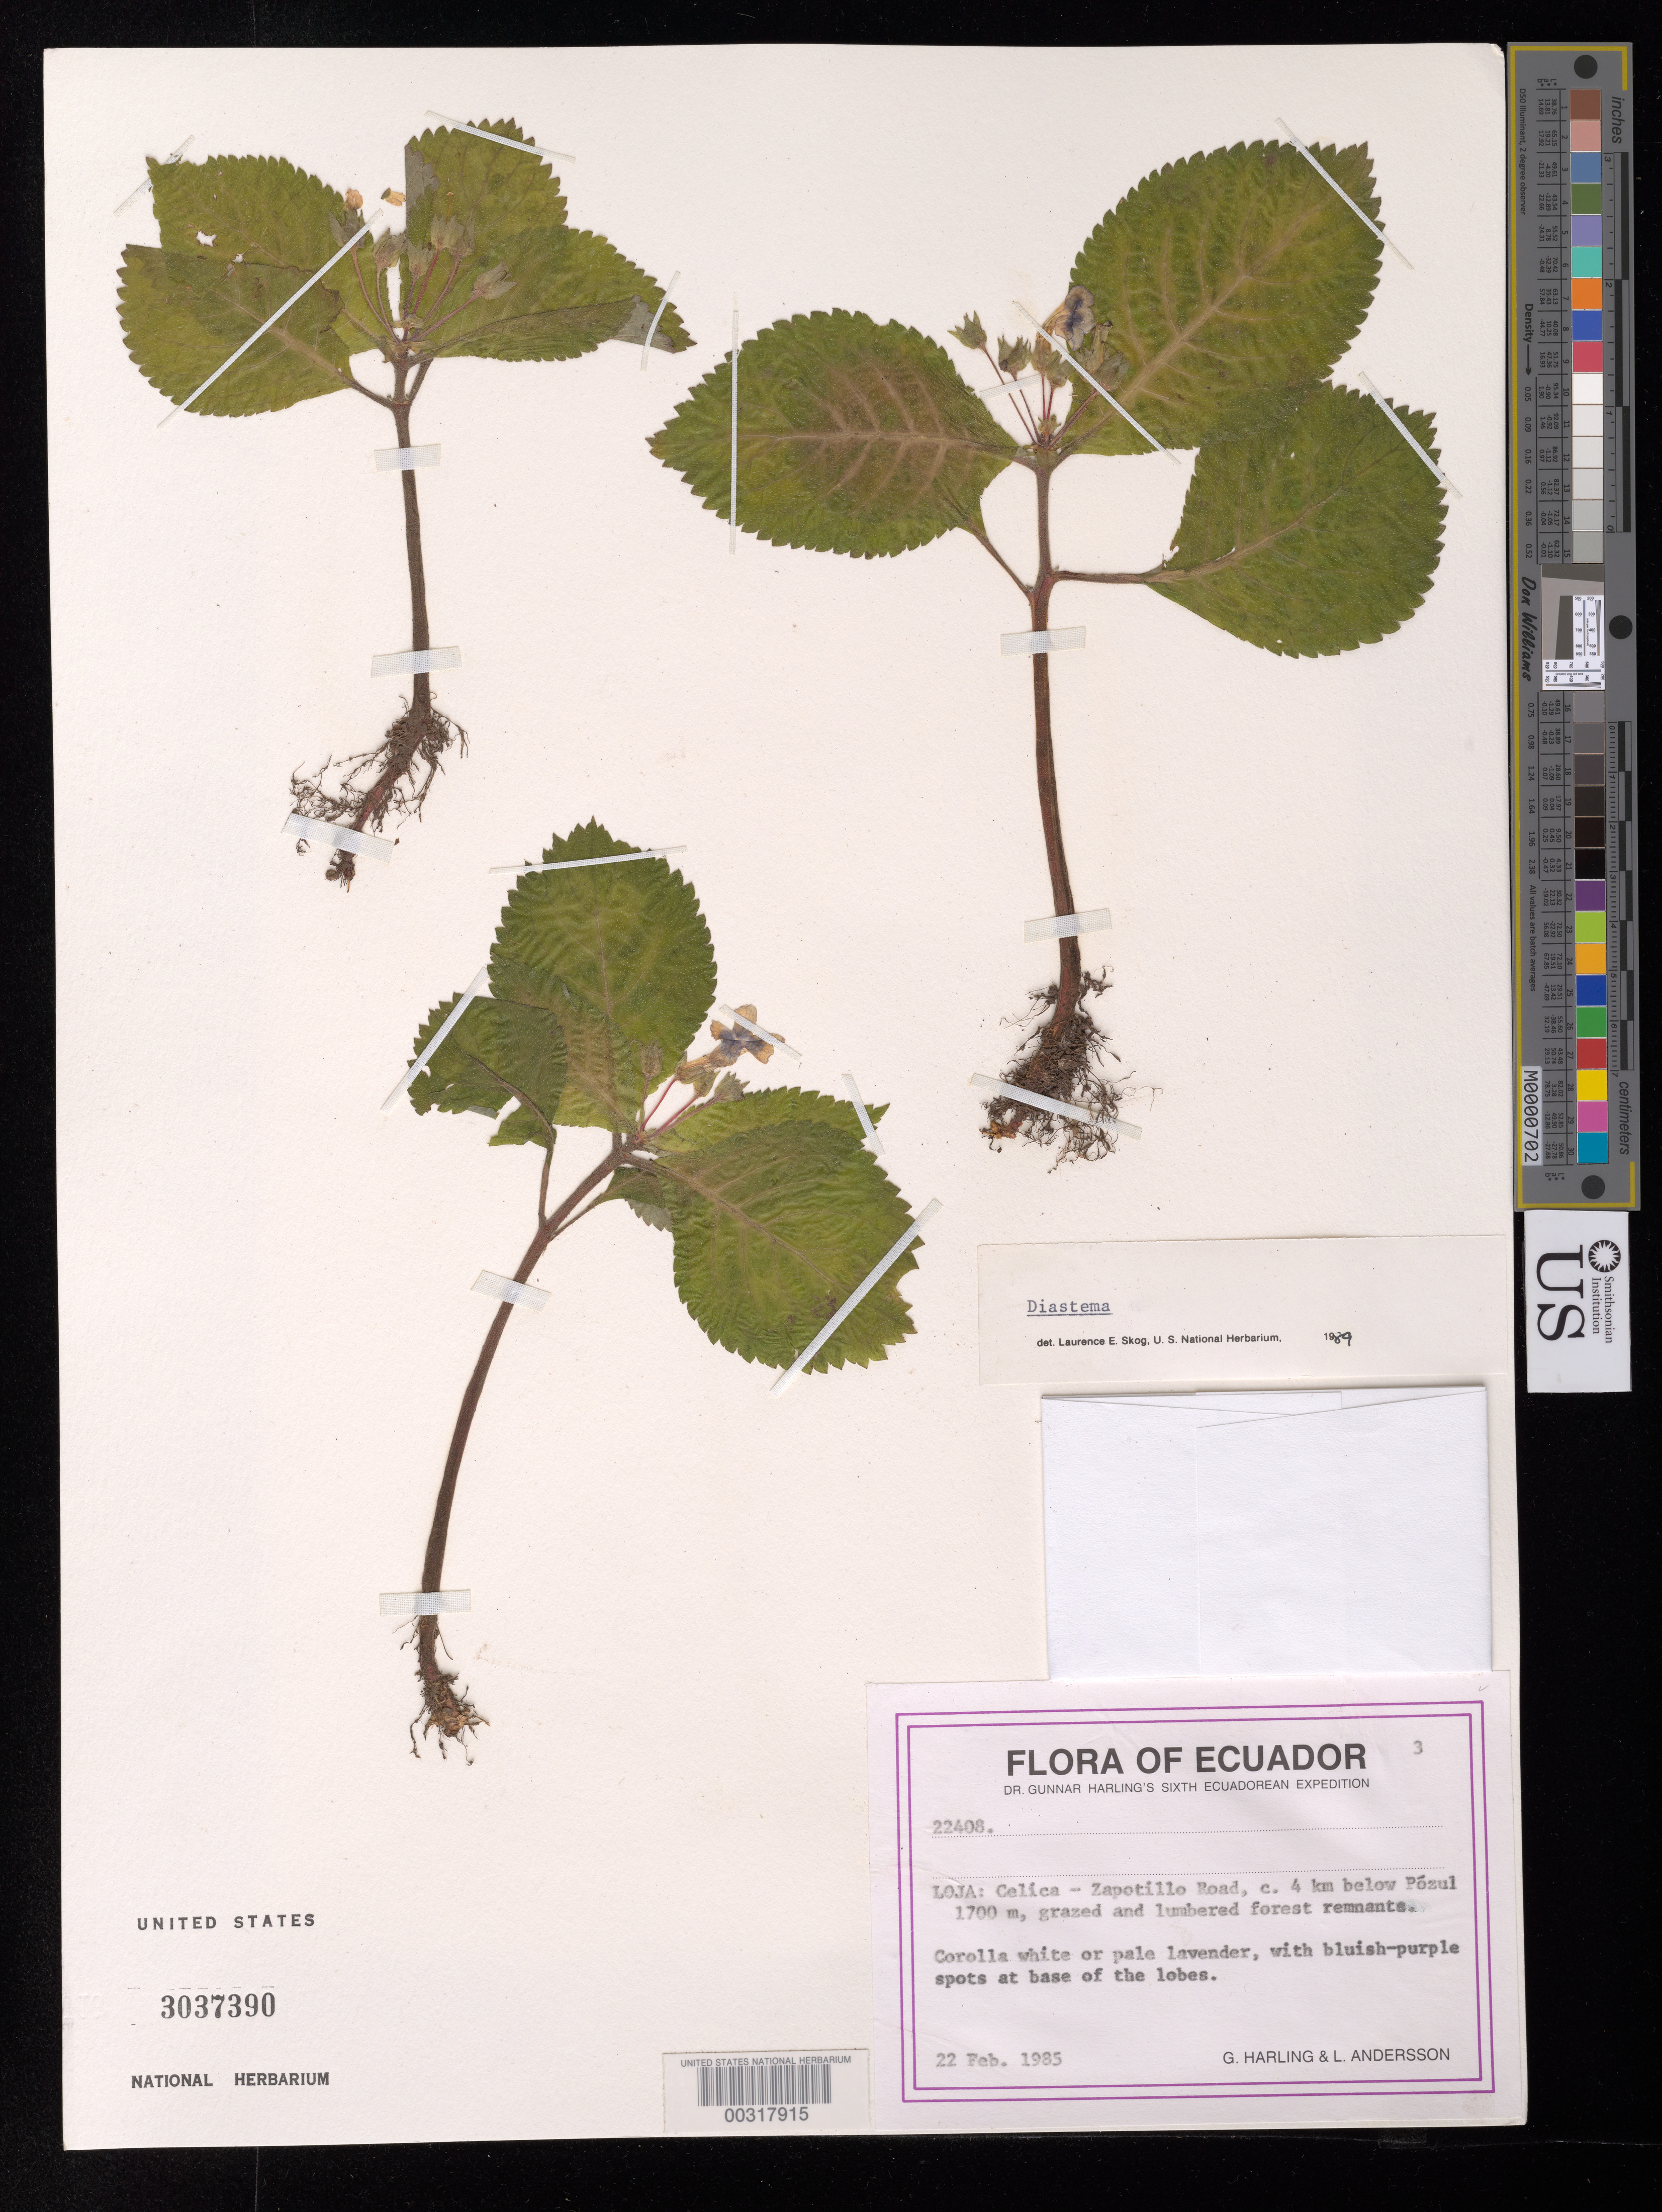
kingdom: Plantae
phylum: Tracheophyta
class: Magnoliopsida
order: Lamiales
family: Gesneriaceae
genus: Diastema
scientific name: Diastema sp.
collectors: G. Harling & L. Andersson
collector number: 22408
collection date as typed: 22 Feb 1985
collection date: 1985-02-22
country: Ecuador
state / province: Loja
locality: Celica - Zapotillo road, C 4 km below Pozul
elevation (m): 1700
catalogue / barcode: US 3037390